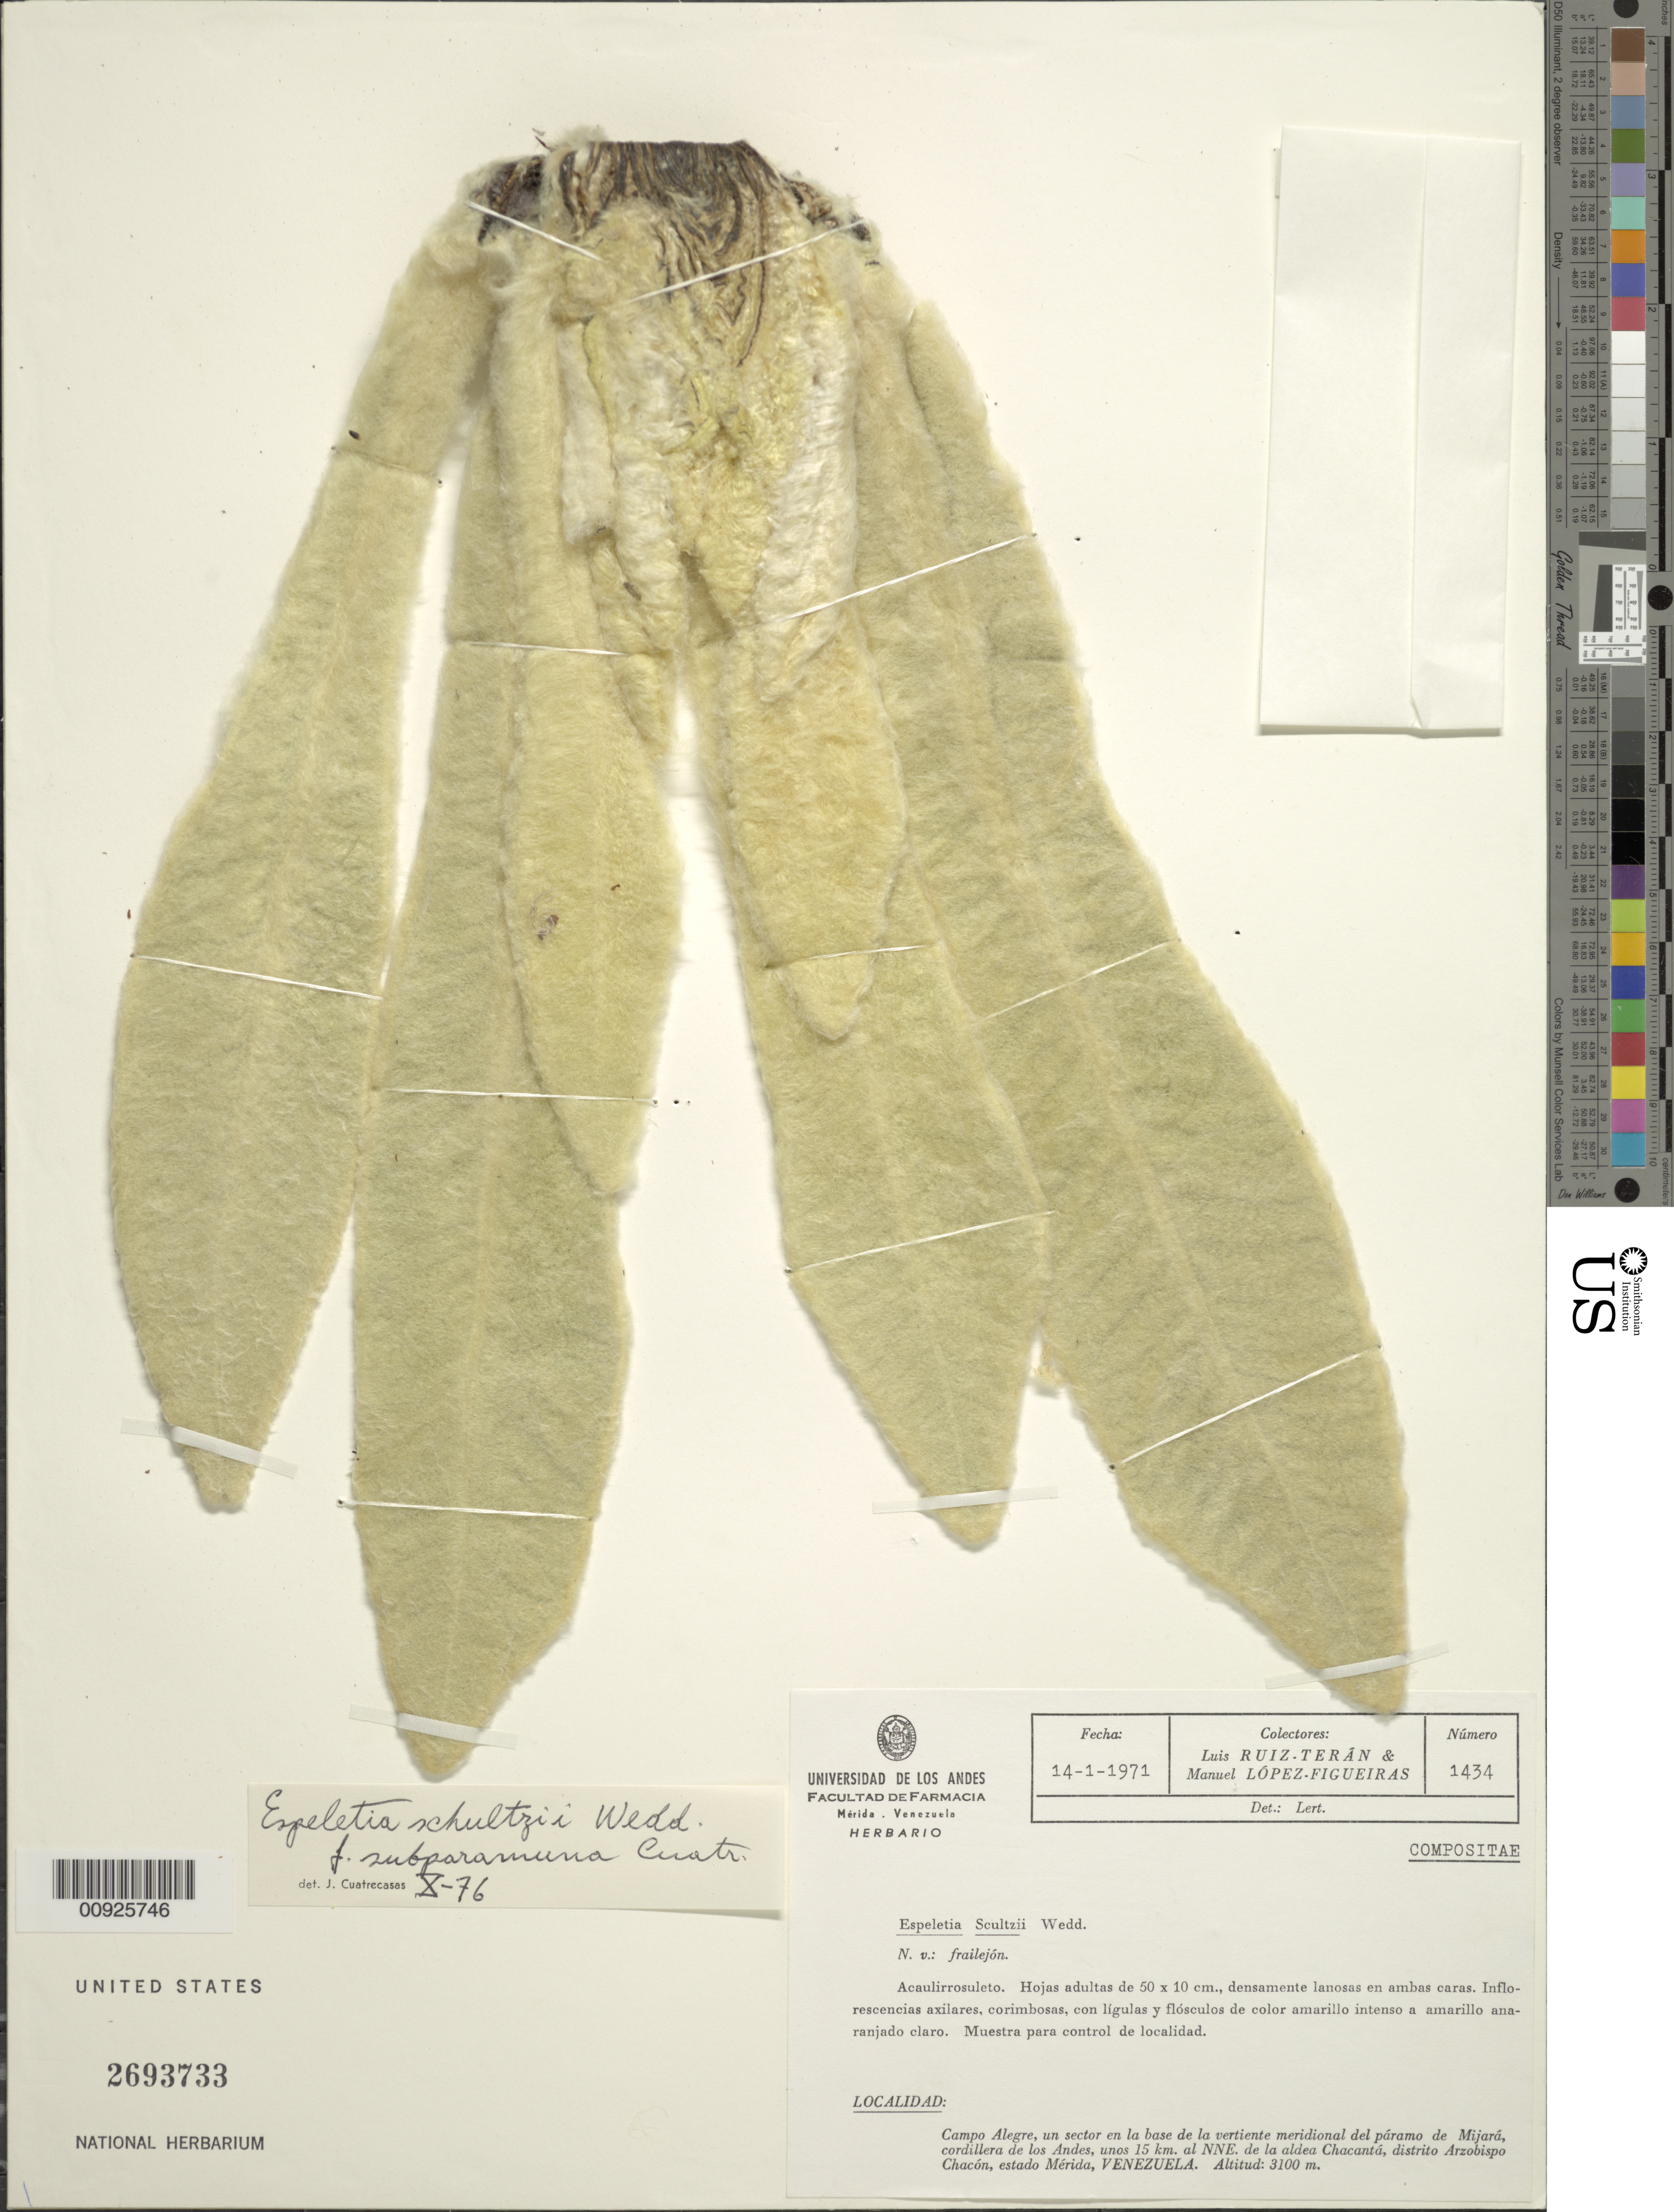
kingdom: Plantae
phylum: Tracheophyta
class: Magnoliopsida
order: Asterales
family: Asteraceae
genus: Espeletia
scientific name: Espeletia schultzii var. subparamuna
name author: Cuatrec.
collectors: L. E. Ruíz-Terán & M. López Figueiras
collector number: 1434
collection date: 1971-01-14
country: Venezuela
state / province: Mérida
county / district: Arzobispo Chacón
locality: Páramo de Mijará. Campo Alegre, un sector en la base de la vertiente meridional del páramo de Mijará, Cordillera de los Andes, a unos 15 km al NNE de la aldea Chacantá.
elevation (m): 3100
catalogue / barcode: US 2693733